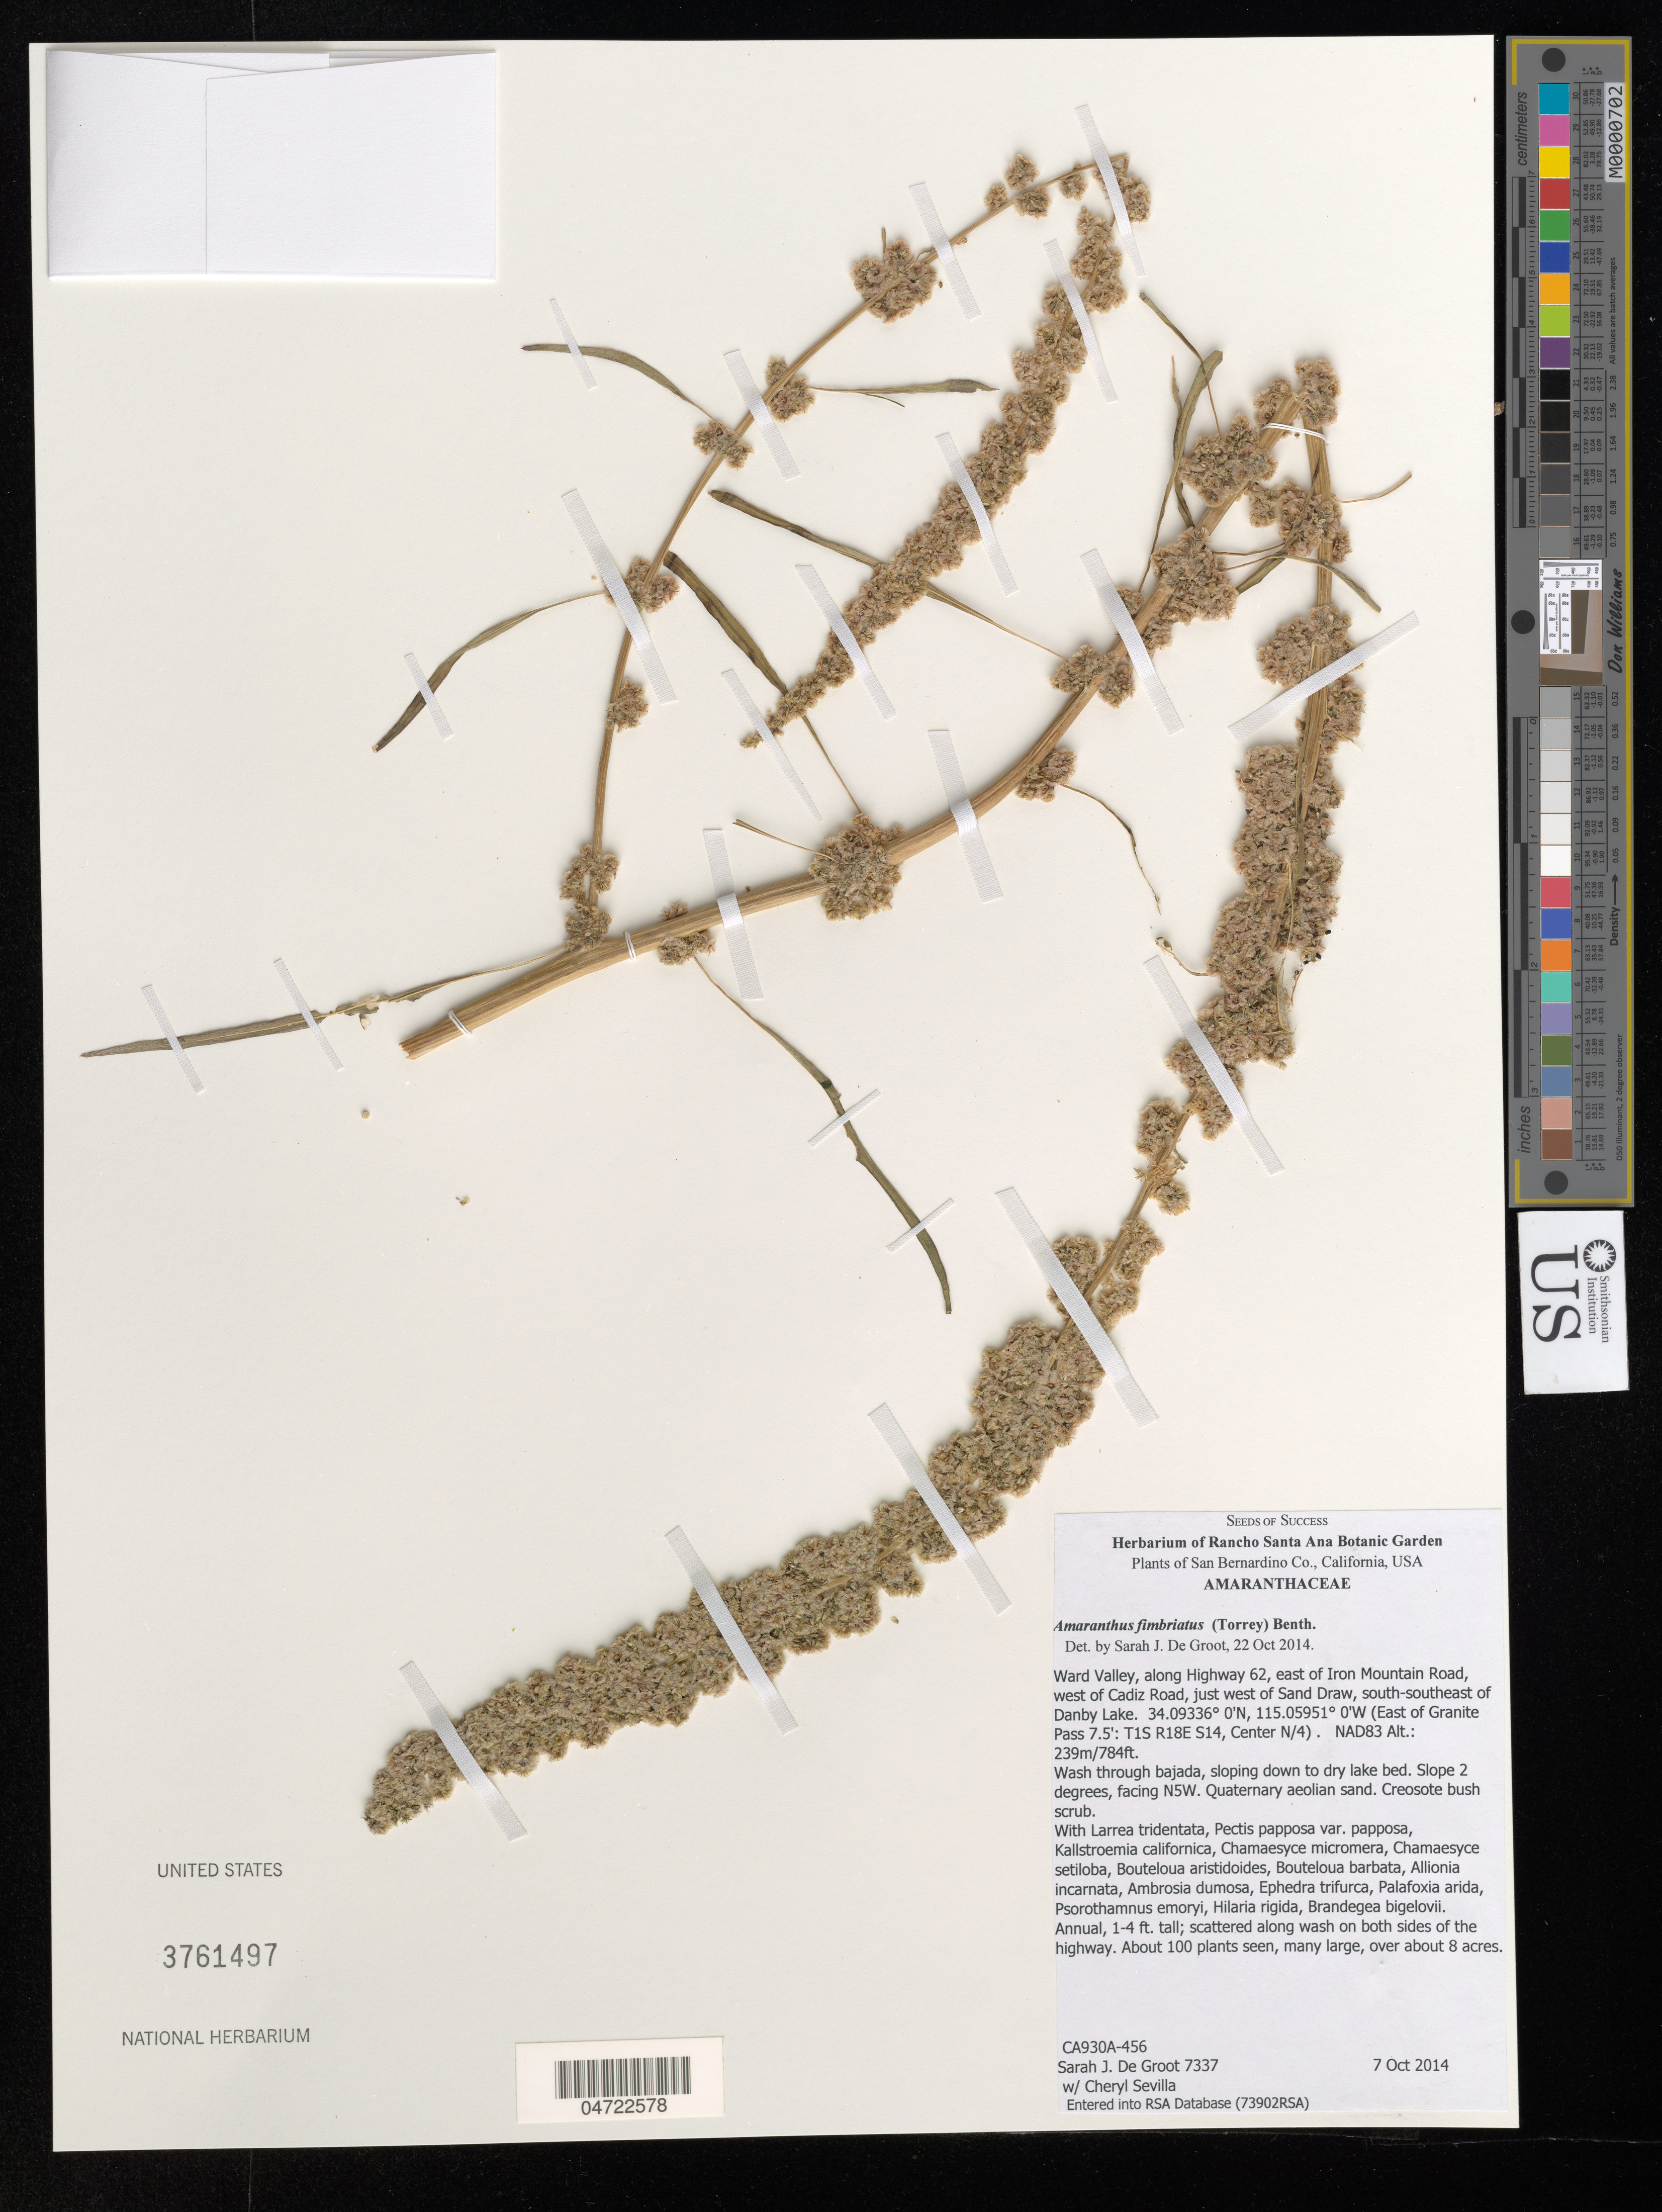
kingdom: Plantae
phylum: Tracheophyta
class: Magnoliopsida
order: Caryophyllales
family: Amaranthaceae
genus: Amaranthus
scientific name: Amaranthus fimbriatus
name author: (Torr.) Benth. ex S. Watson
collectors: S. De Groot & C. Sevilla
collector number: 7337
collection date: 2014-10-07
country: United States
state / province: California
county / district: San Bernardino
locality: San Bernardino Co. Ward Valley, along Highway 62, east of Iron Mountain Road, west of Cadiz Road, just west of Sand Draw, south-southeast of Danby Lake. (East of Granite Pass 7.5': T1S R18E S14, Center N/4).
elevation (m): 239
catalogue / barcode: US 3761497